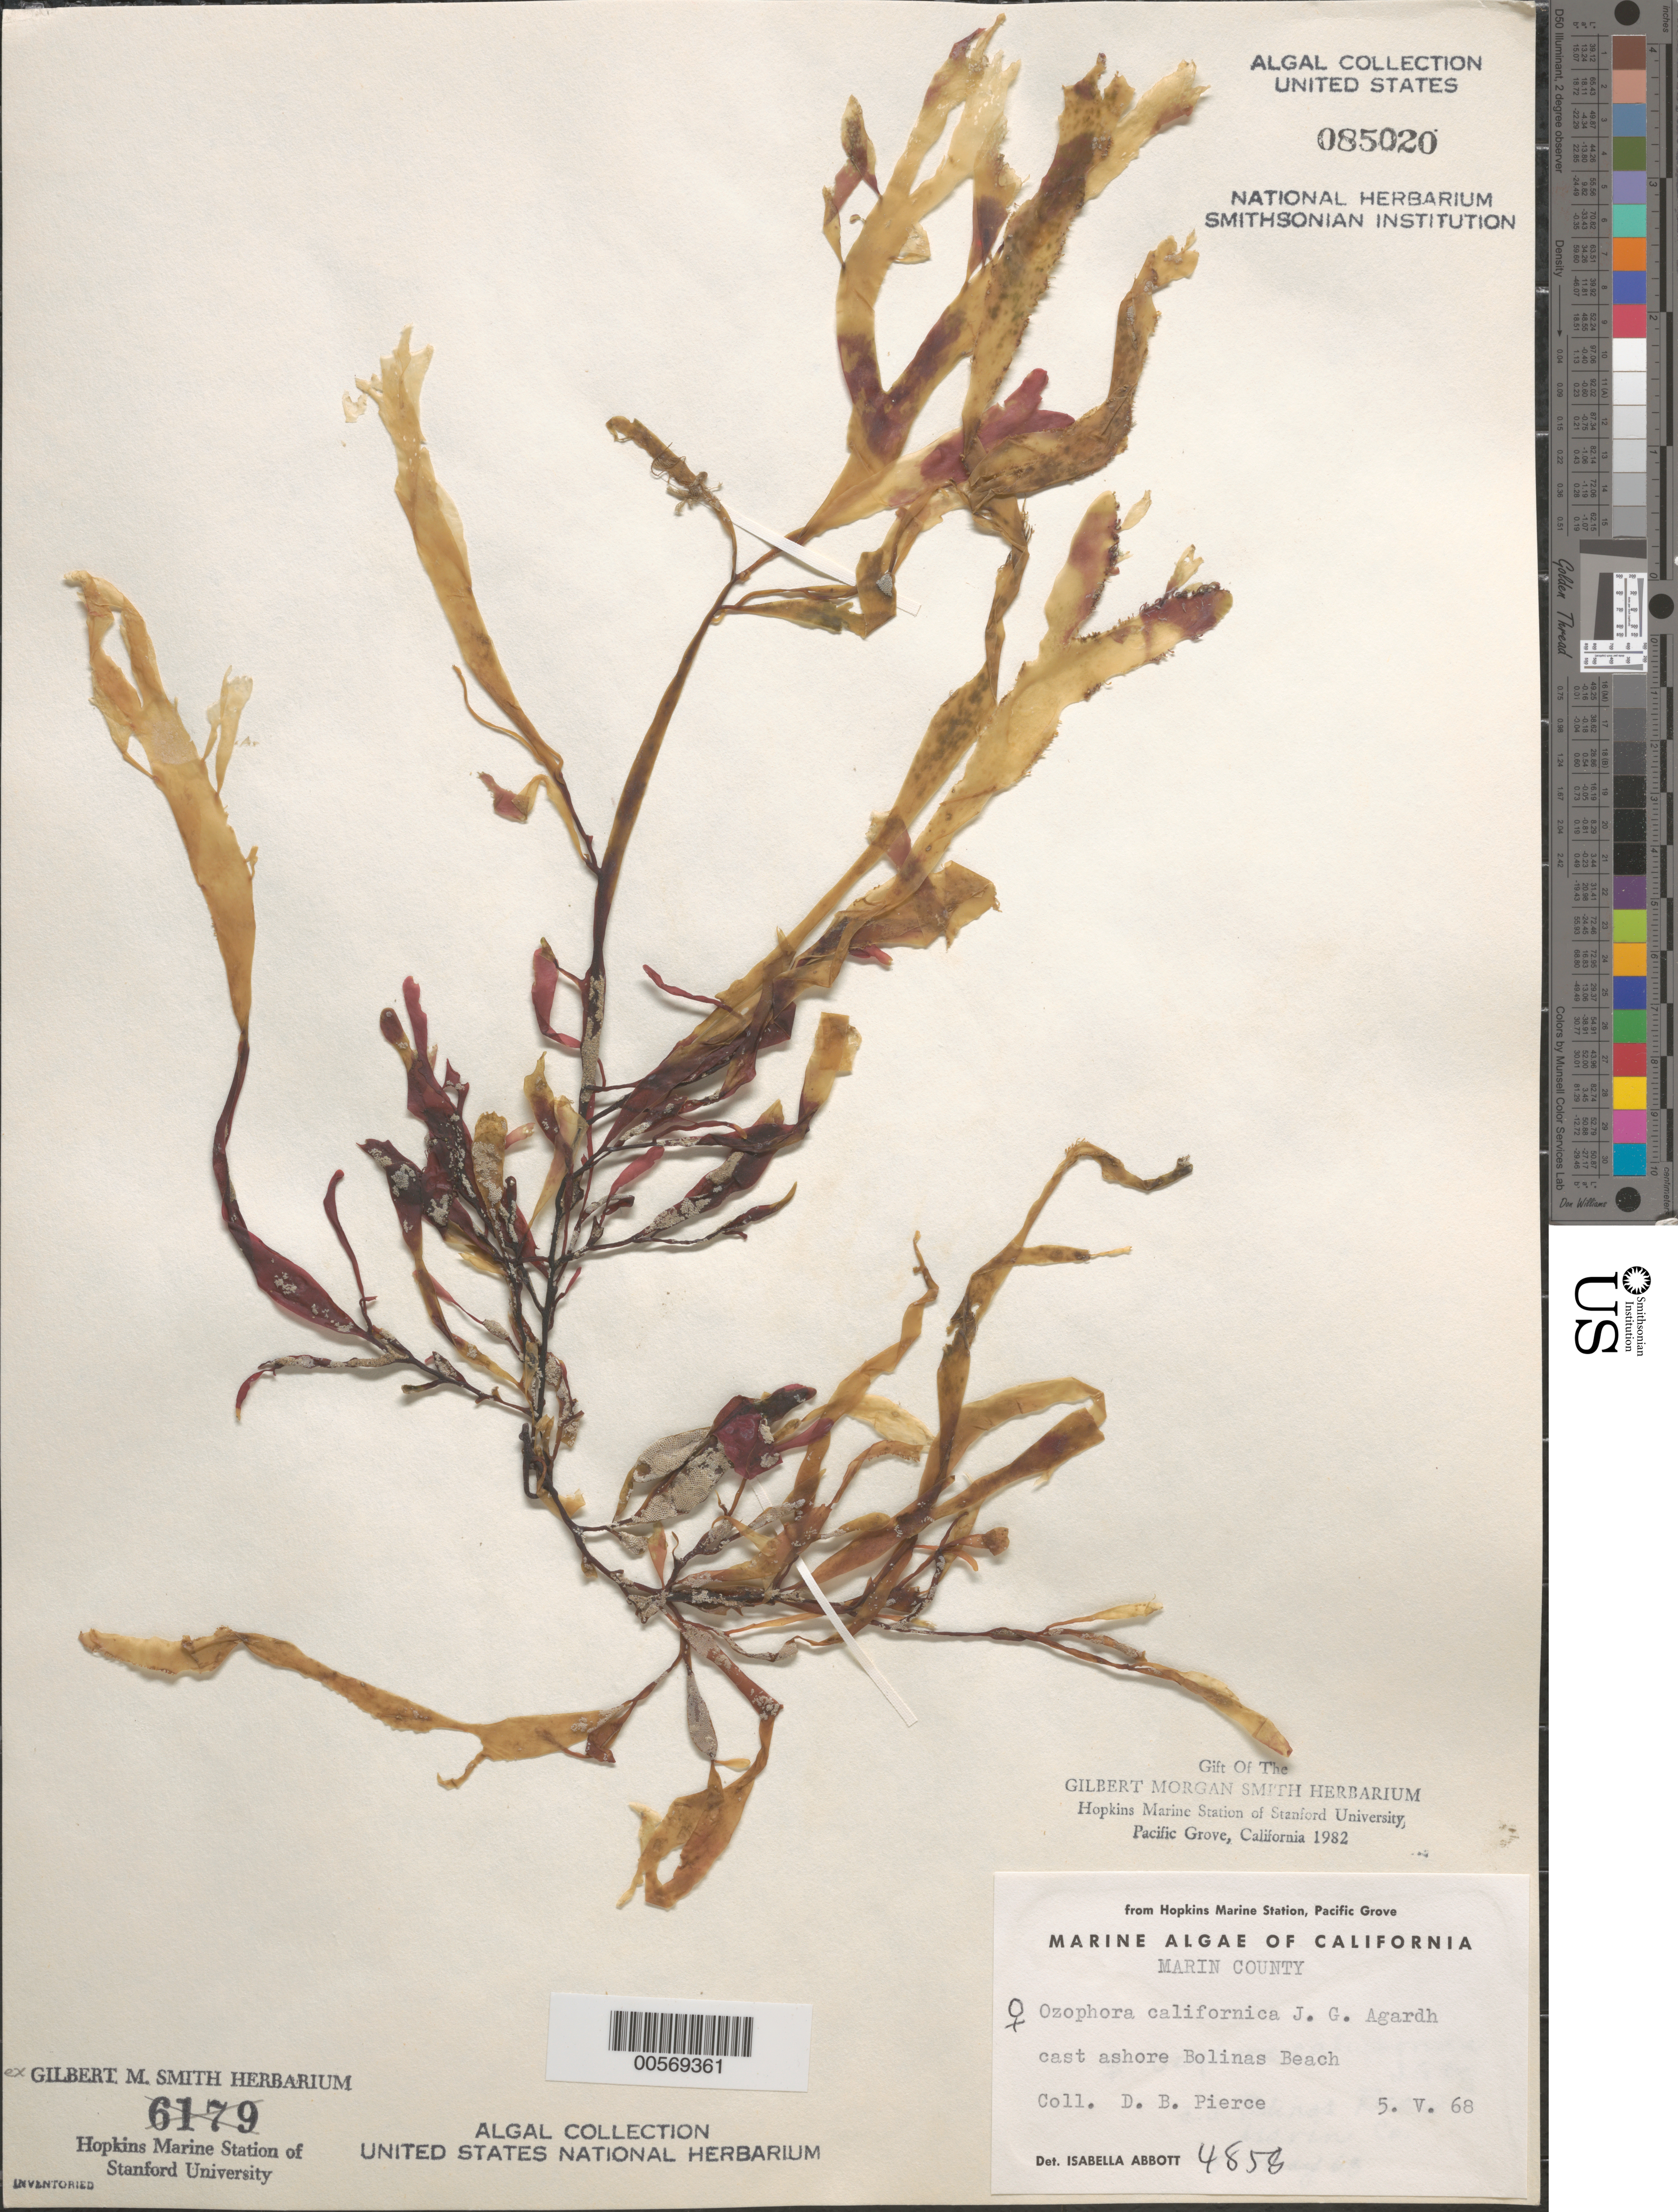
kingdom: Plantae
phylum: Rhodophyta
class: Florideophyceae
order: Gigartinales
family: Phyllophoraceae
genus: Ozophora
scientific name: Ozophora clevelandii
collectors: D. Pierce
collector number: IAA 4858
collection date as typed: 05 May 1968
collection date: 1968-05-05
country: United States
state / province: California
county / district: Marin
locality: Bolinas Beach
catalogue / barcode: US 85020